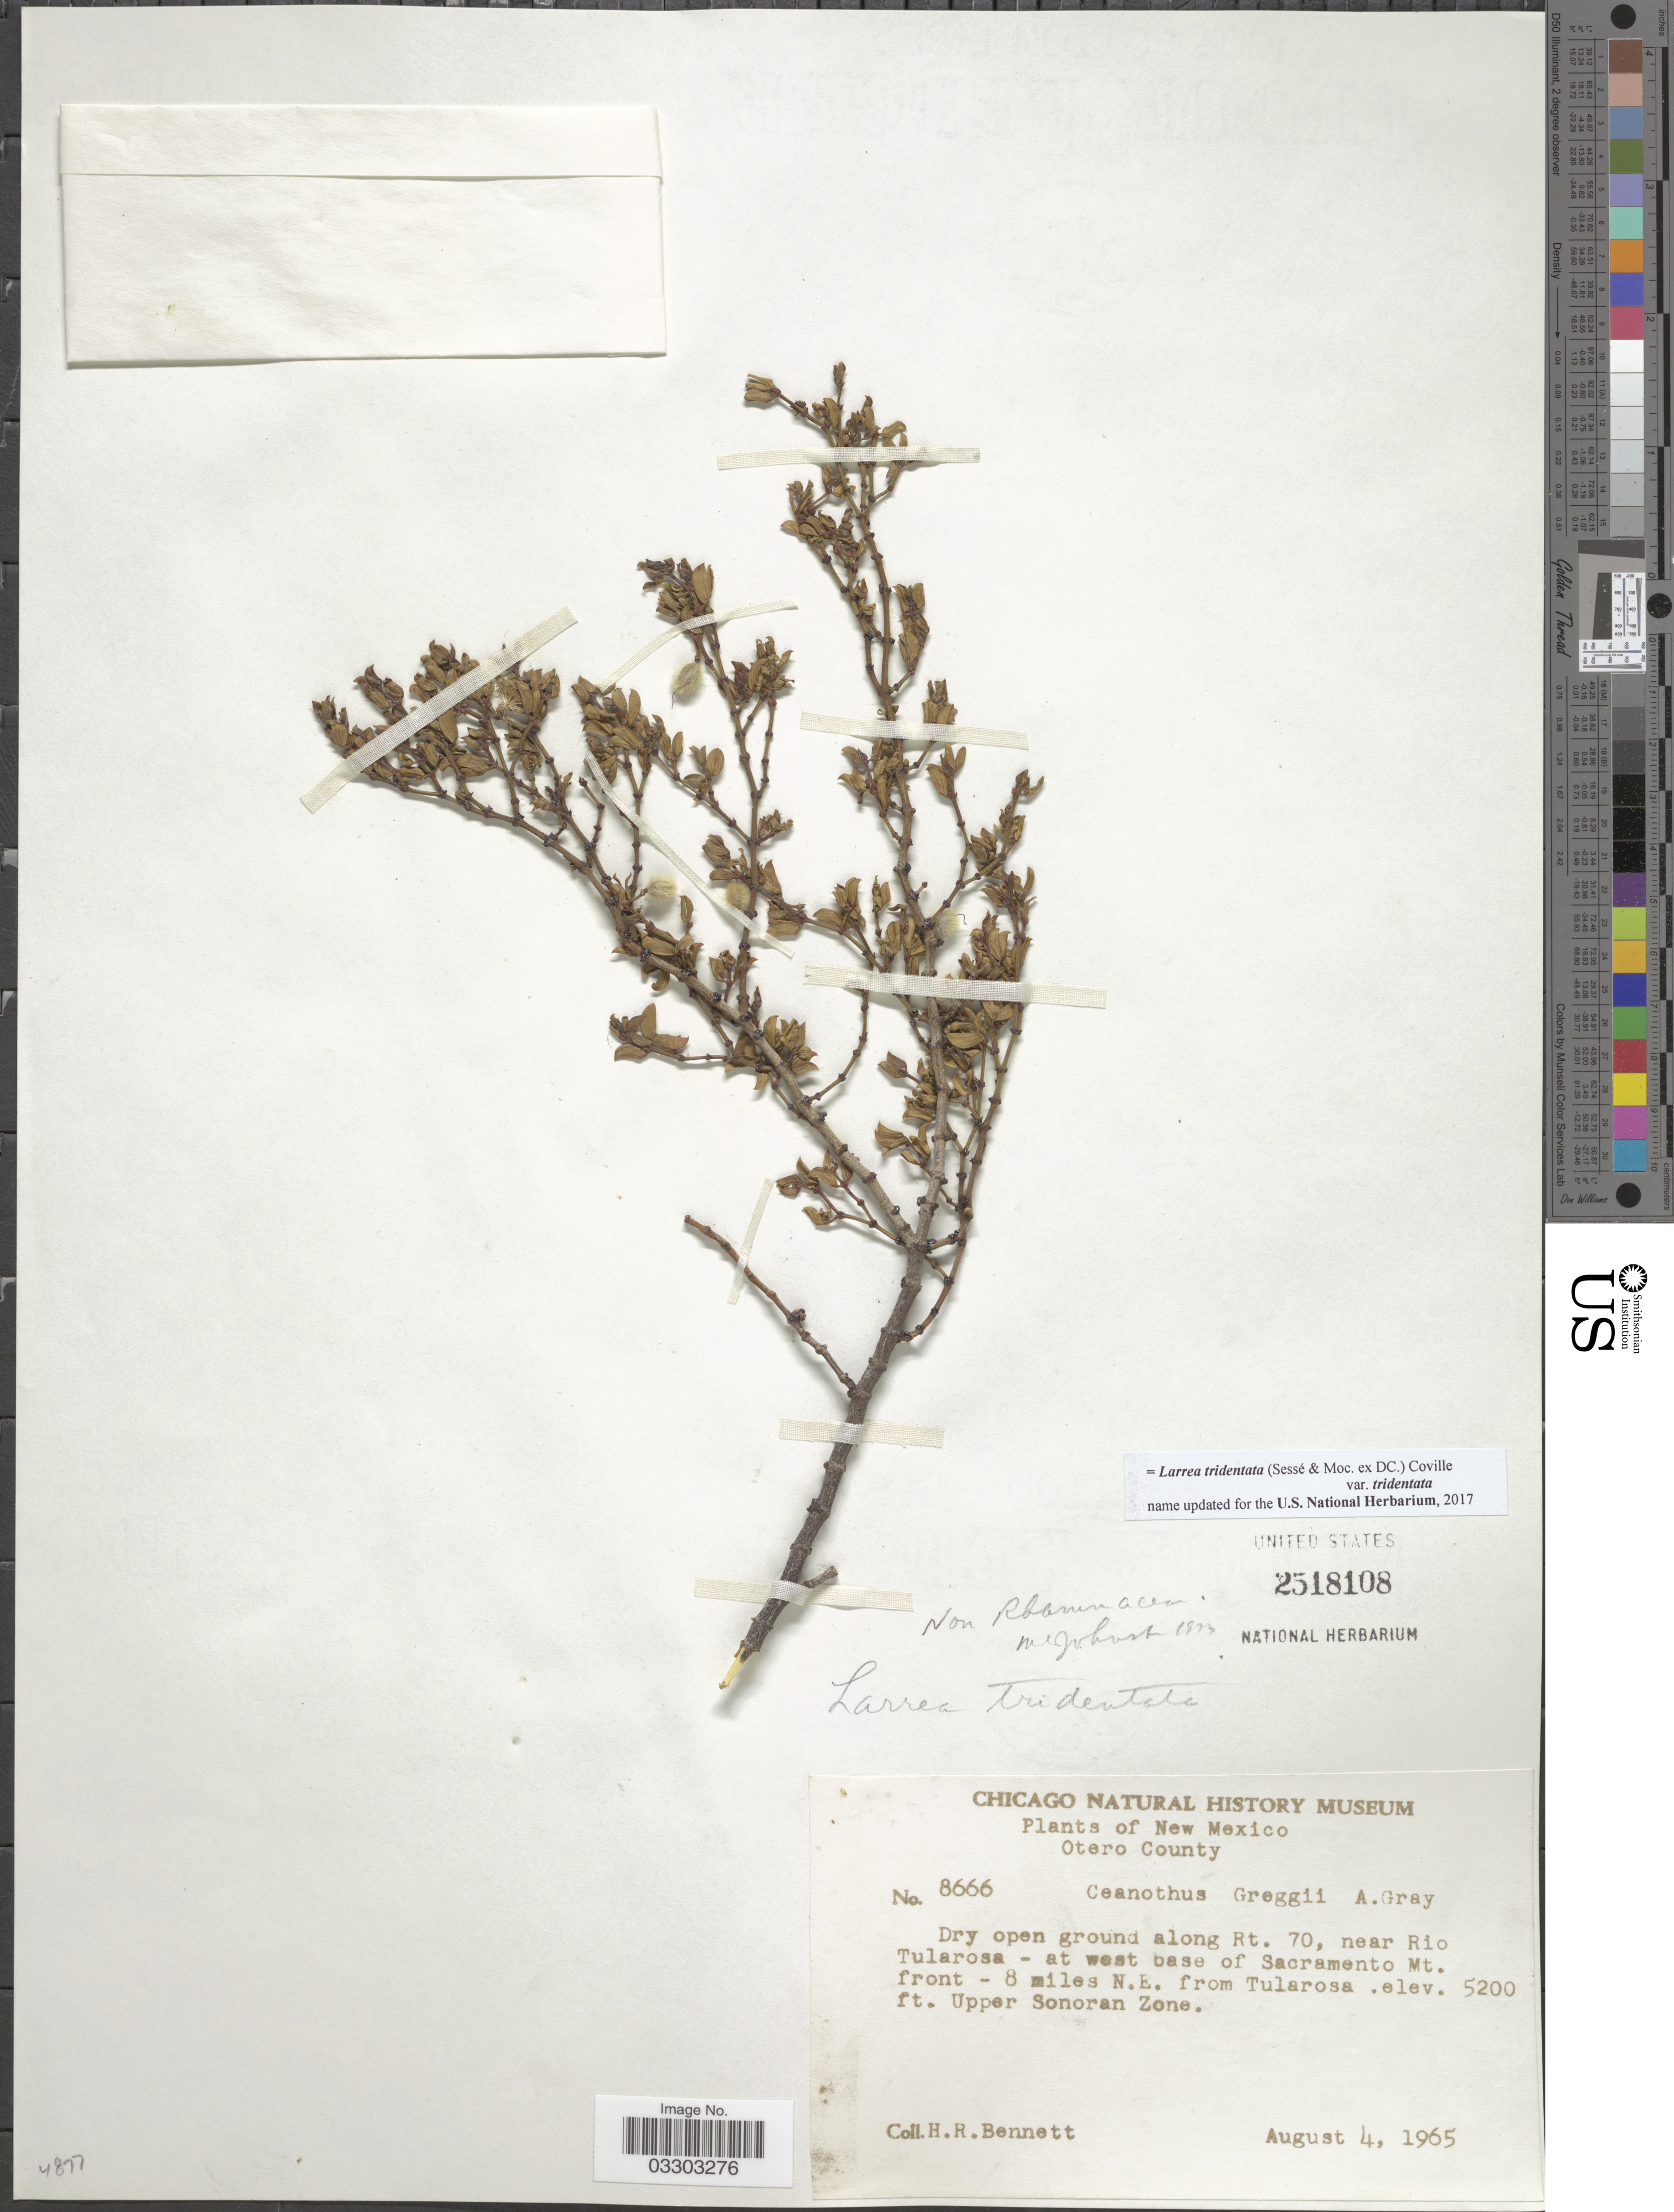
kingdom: Plantae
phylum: Tracheophyta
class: Magnoliopsida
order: Zygophyllales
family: Zygophyllaceae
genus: Larrea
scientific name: Larrea tridentata var. tridentata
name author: (Sessé & Moc. ex DC.) Coville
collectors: H. R. Bennett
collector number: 8666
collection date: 1965-08-04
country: United States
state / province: New Mexico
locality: Otero County. Dry open ground along Rt. 70, near Rio Tularosa - at west base of Sacramento Mt. front - 8 miles N.E. from Tularosa. Upper Sonoran Zone.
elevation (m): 1585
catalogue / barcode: US 2518108